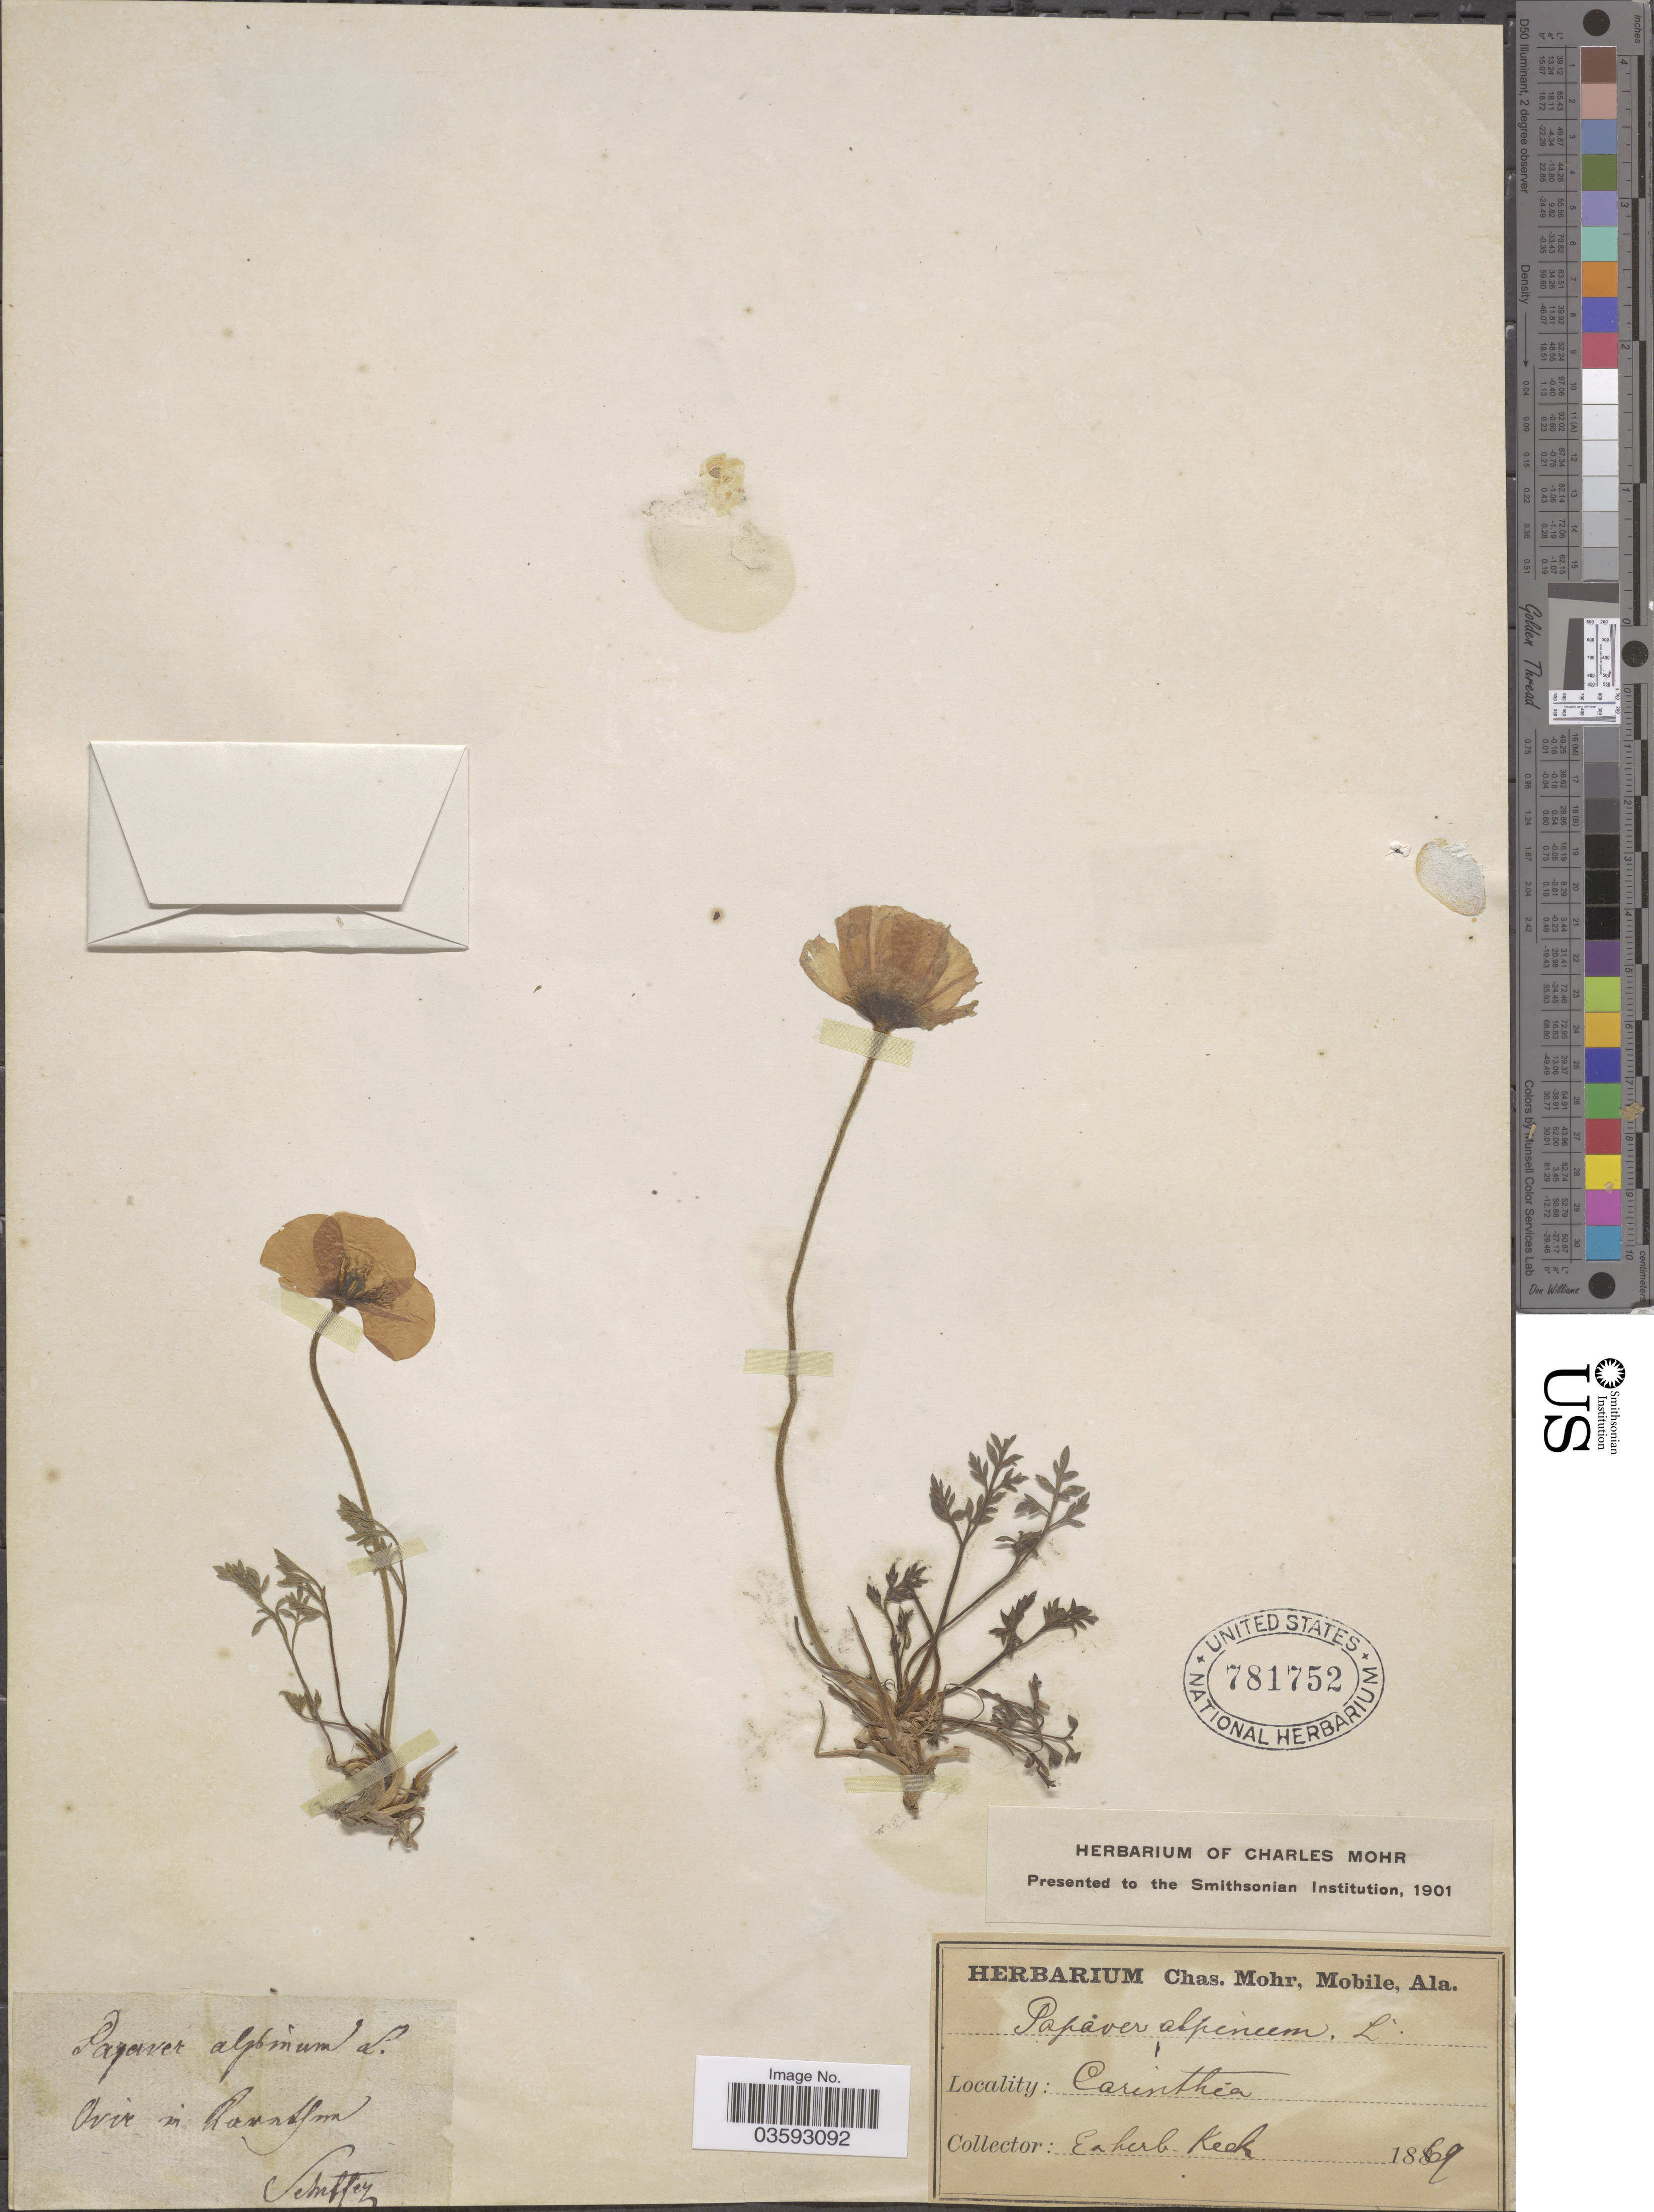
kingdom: Plantae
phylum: Tracheophyta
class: Magnoliopsida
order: Ranunculales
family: Papaveraceae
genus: Papaver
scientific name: Papaver alpinum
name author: L.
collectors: -. Schultz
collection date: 1869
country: Austria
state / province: Karnten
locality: Ovire in Lansforn. [interpreted] Carinthia.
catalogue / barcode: US 781752